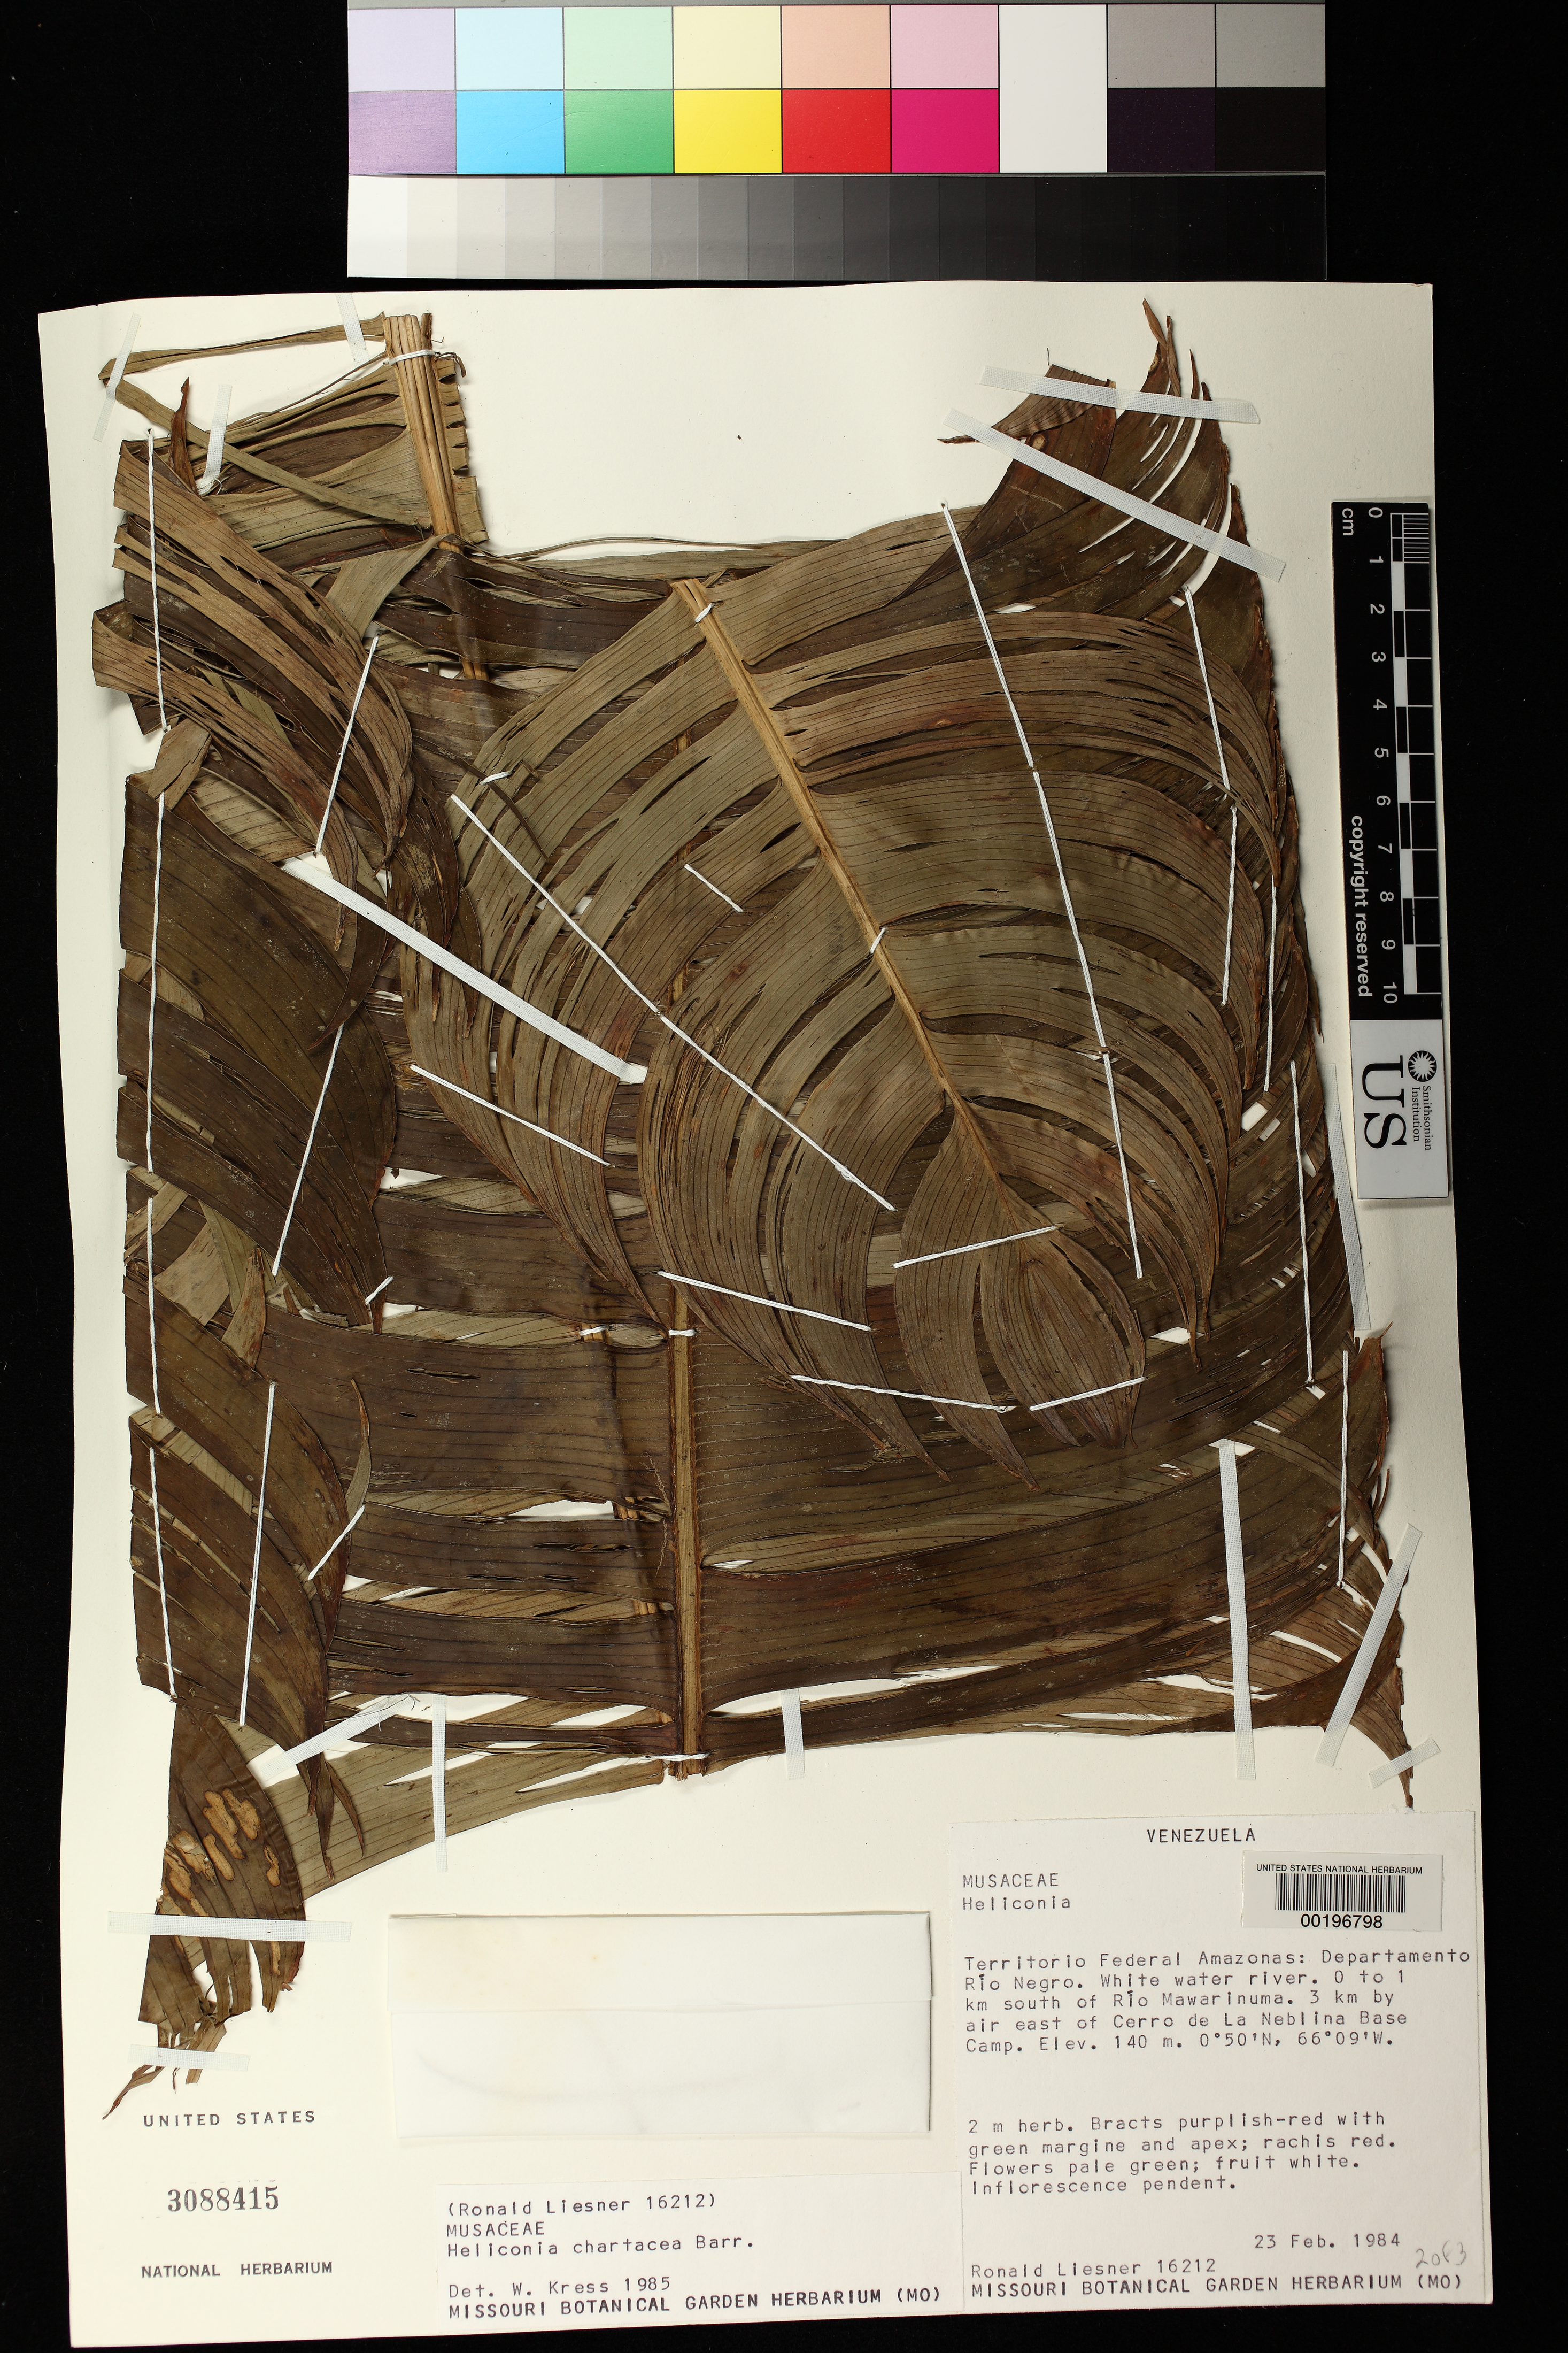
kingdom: Plantae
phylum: Tracheophyta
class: Liliopsida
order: Zingiberales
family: Heliconiaceae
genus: Heliconia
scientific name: Heliconia chartacea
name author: Lane ex Barreiros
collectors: R. L. Liesner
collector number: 16212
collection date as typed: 23 Feb 1984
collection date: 1984-02-23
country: Venezuela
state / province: Amazonas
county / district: Rio Negro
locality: White water river. 0 to 1 km s. of rio mawarinuma. 3 km by air e of cerro de la neblina base camp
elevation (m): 140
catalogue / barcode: US 3088415